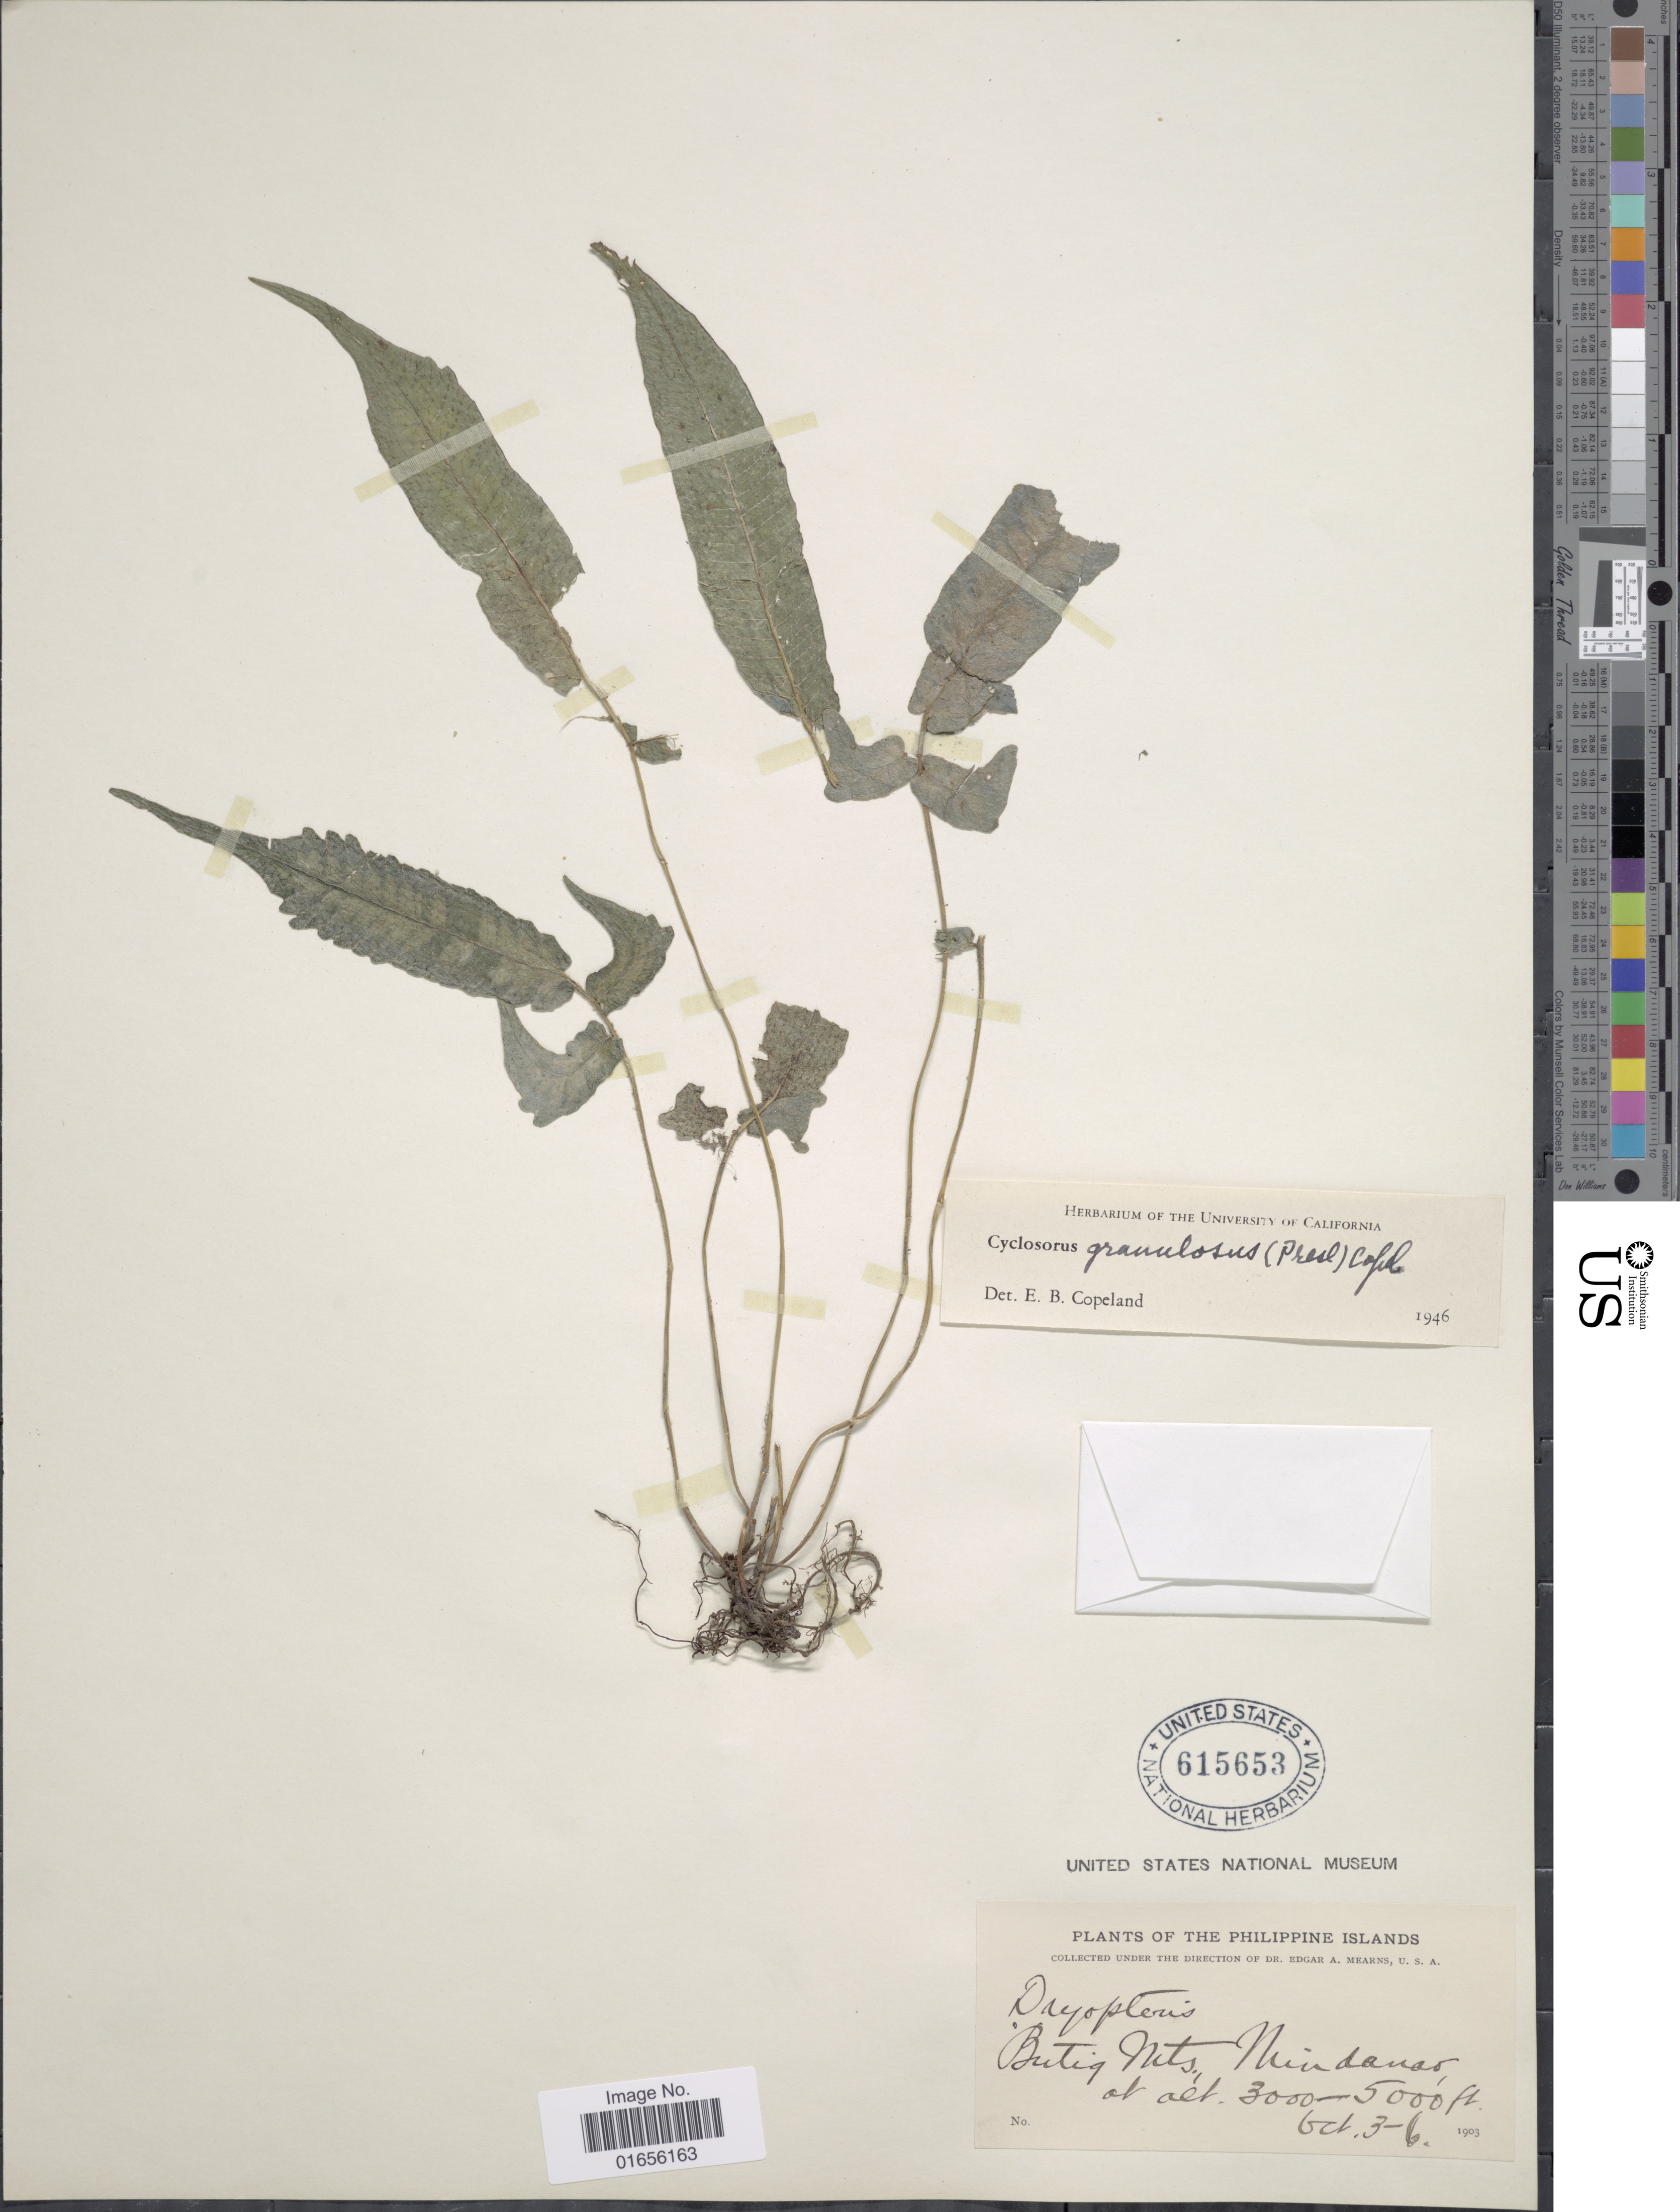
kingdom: Plantae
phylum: Tracheophyta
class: Polypodiopsida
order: Polypodiales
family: Thelypteridaceae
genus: Pronephrium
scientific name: Pronephrium granulosum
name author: (C. Presl) Holttum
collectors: E. A. Mearns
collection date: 1903-10-03/1903-10-06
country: Philippines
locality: The Philippine Islands. Butiq Mts, Mindanao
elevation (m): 914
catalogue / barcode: US 615653